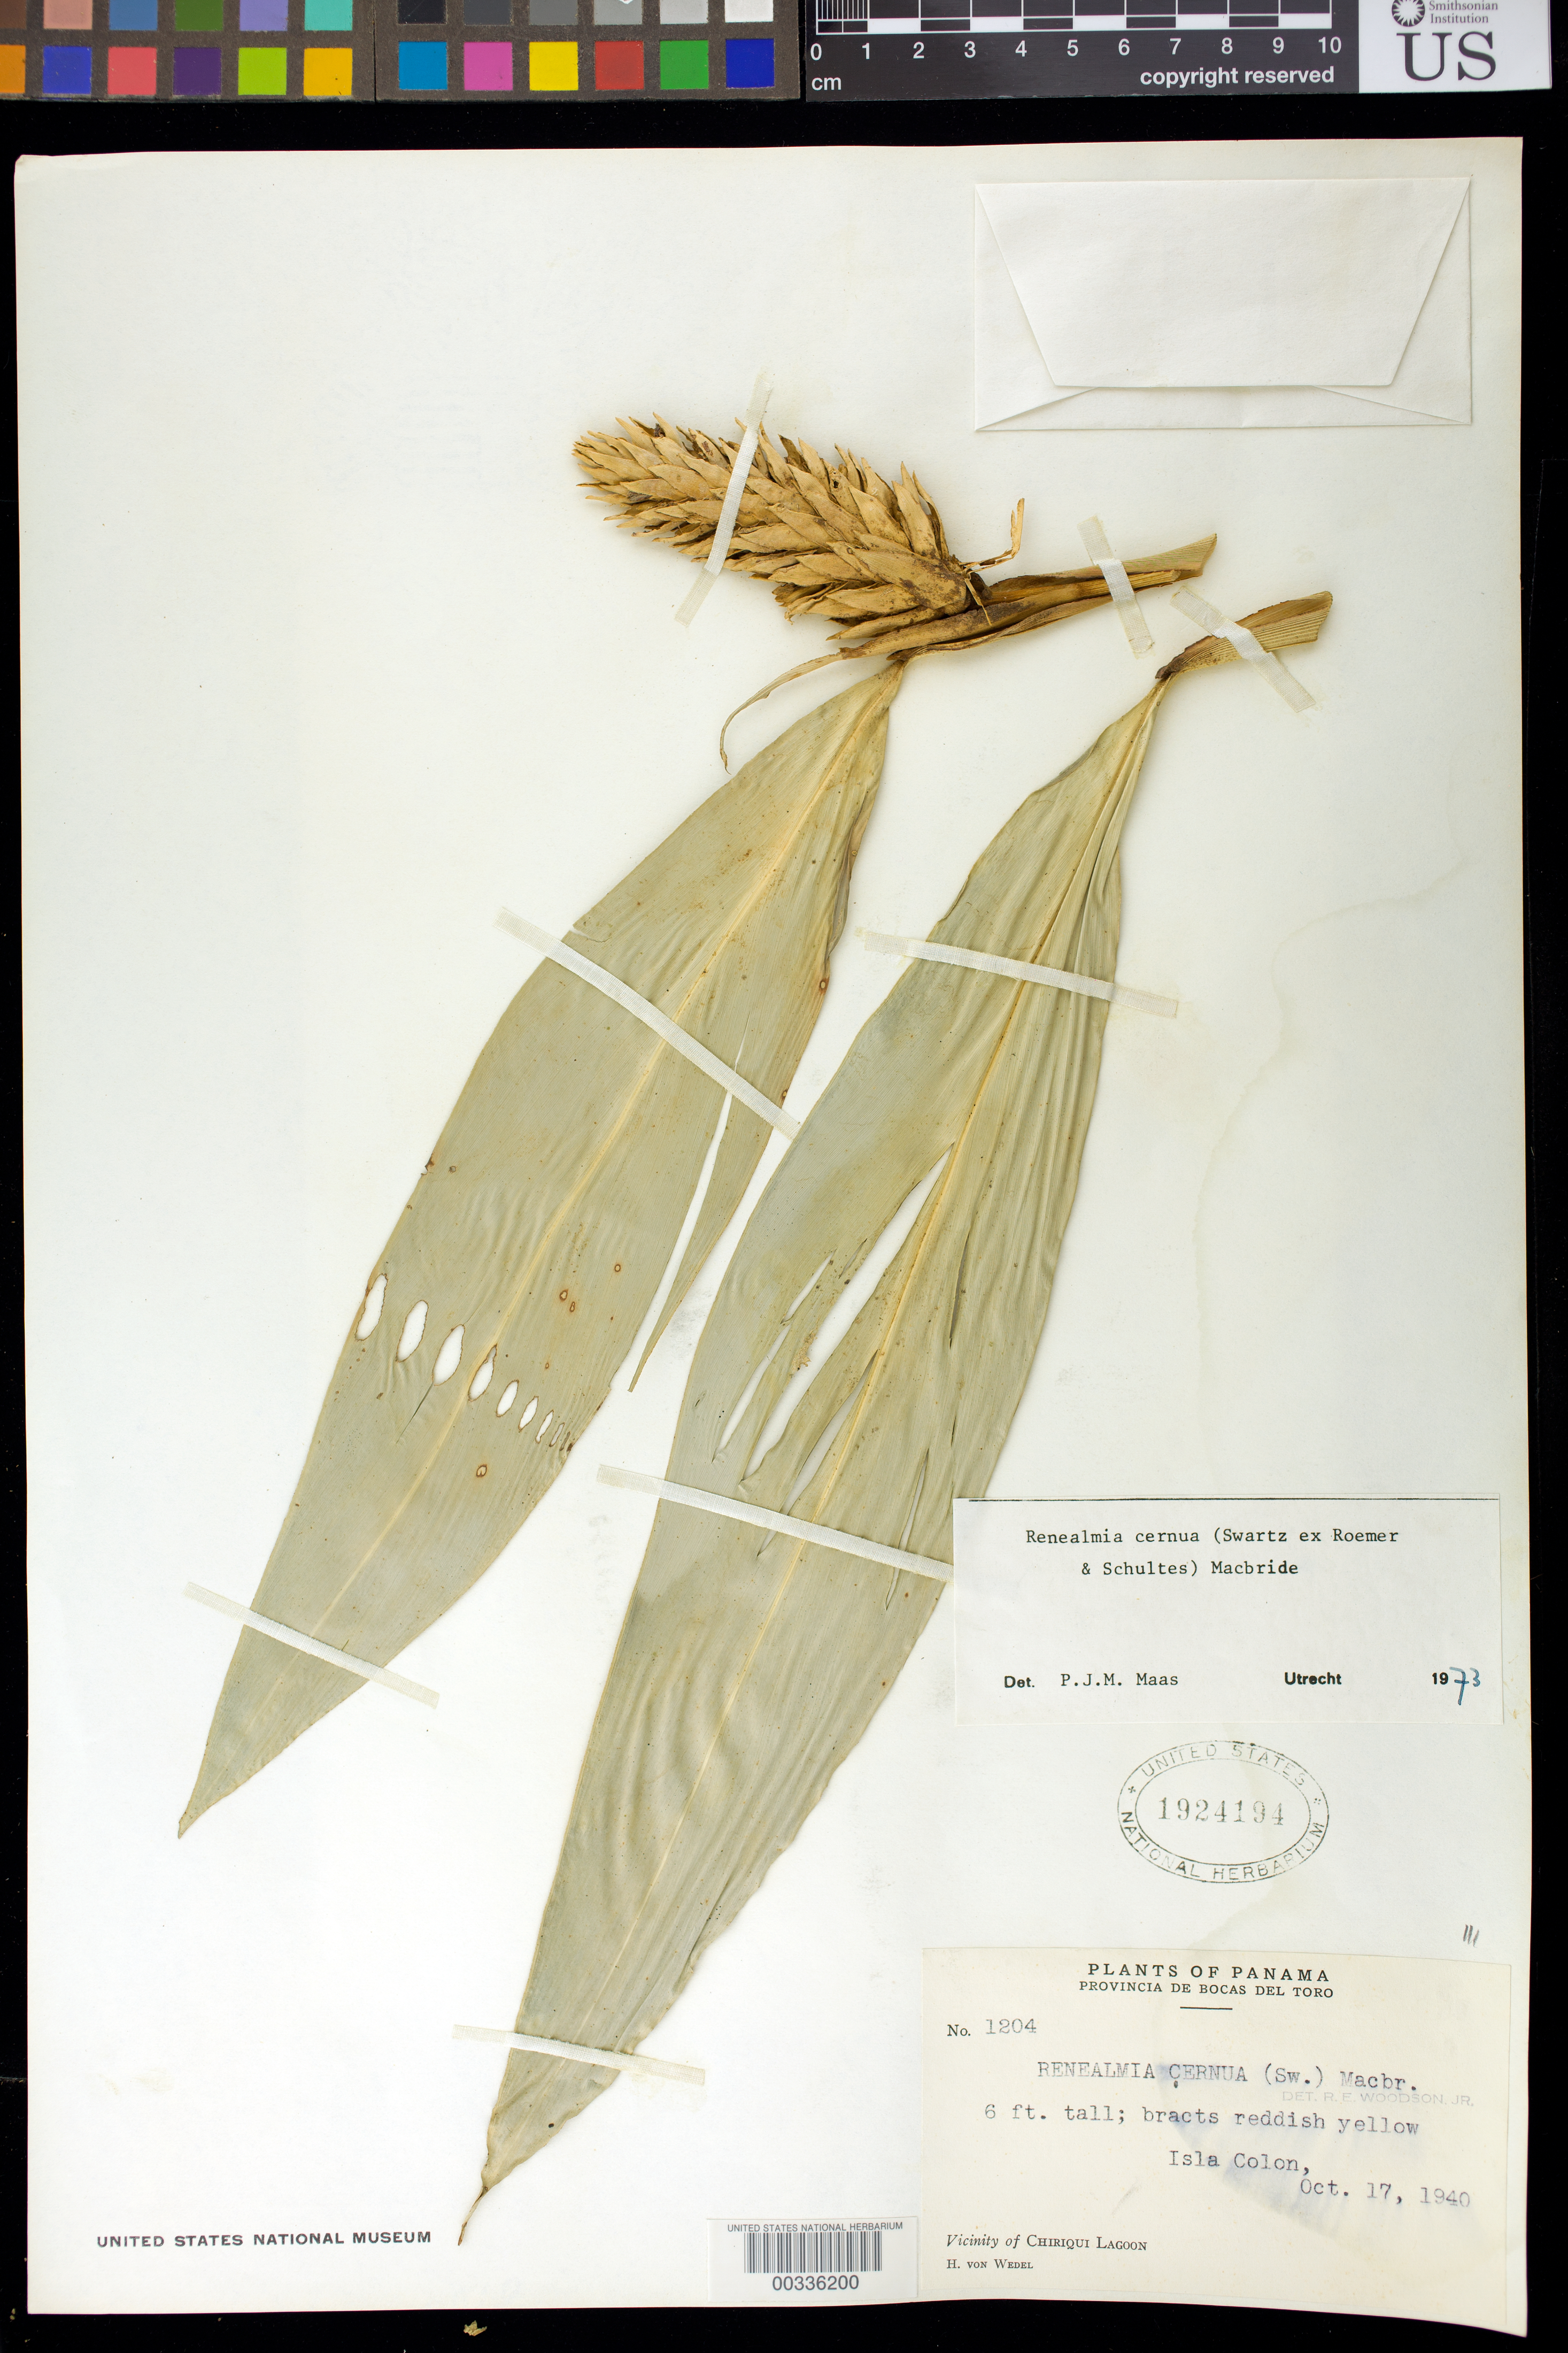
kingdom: Plantae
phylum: Tracheophyta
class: Liliopsida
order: Zingiberales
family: Zingiberaceae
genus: Renealmia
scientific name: Renealmia cernua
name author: (Sw. ex Roem. & Schult.) J.F. Macbr.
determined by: Maas, Paul J. M.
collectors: H. von Wedel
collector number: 1204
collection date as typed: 17 Oct 1940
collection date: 1940-10-17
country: Panama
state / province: Bocas del Toro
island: Colón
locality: Isla Colon, vicinity of Chiriquí Lagoon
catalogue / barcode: US 1924194